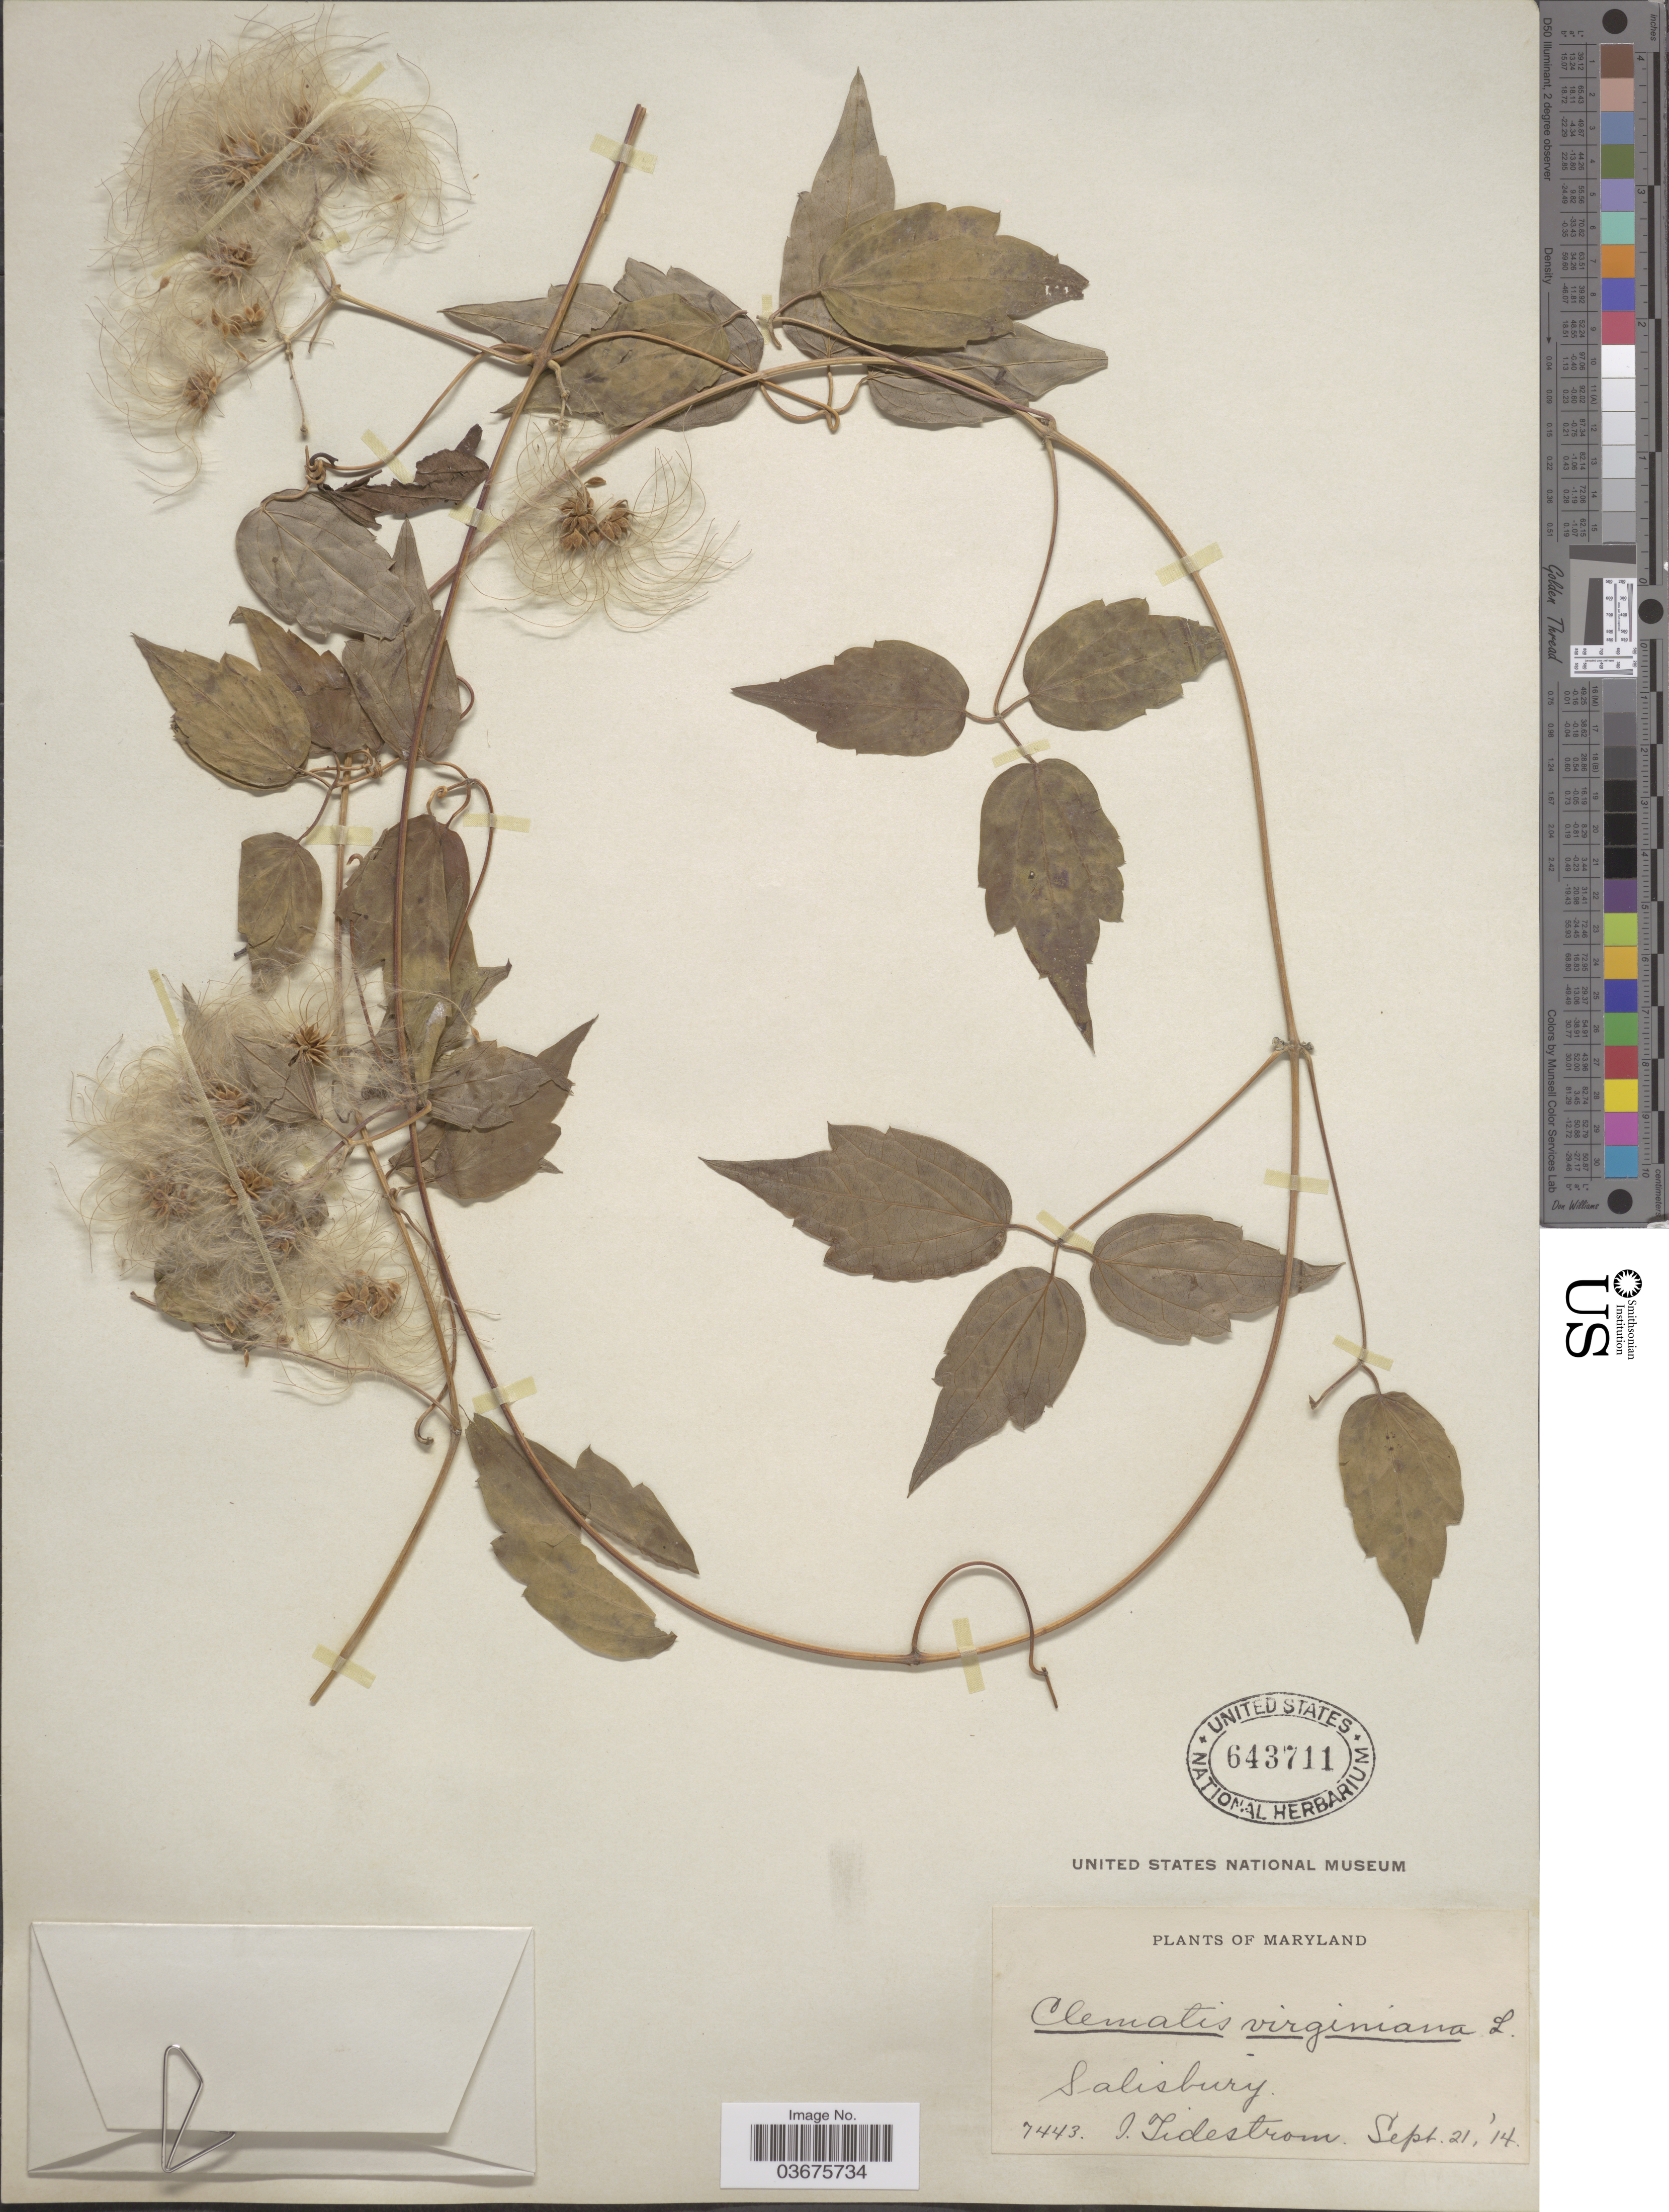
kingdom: Plantae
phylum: Tracheophyta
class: Magnoliopsida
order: Ranunculales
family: Ranunculaceae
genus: Clematis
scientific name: Clematis virginiana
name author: L.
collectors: I. F. Tidestrom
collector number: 7443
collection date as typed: Transcribed d/m/y: 21/9/14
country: United States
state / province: Maryland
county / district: Wicomico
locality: Salisbury.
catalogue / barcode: US 643711